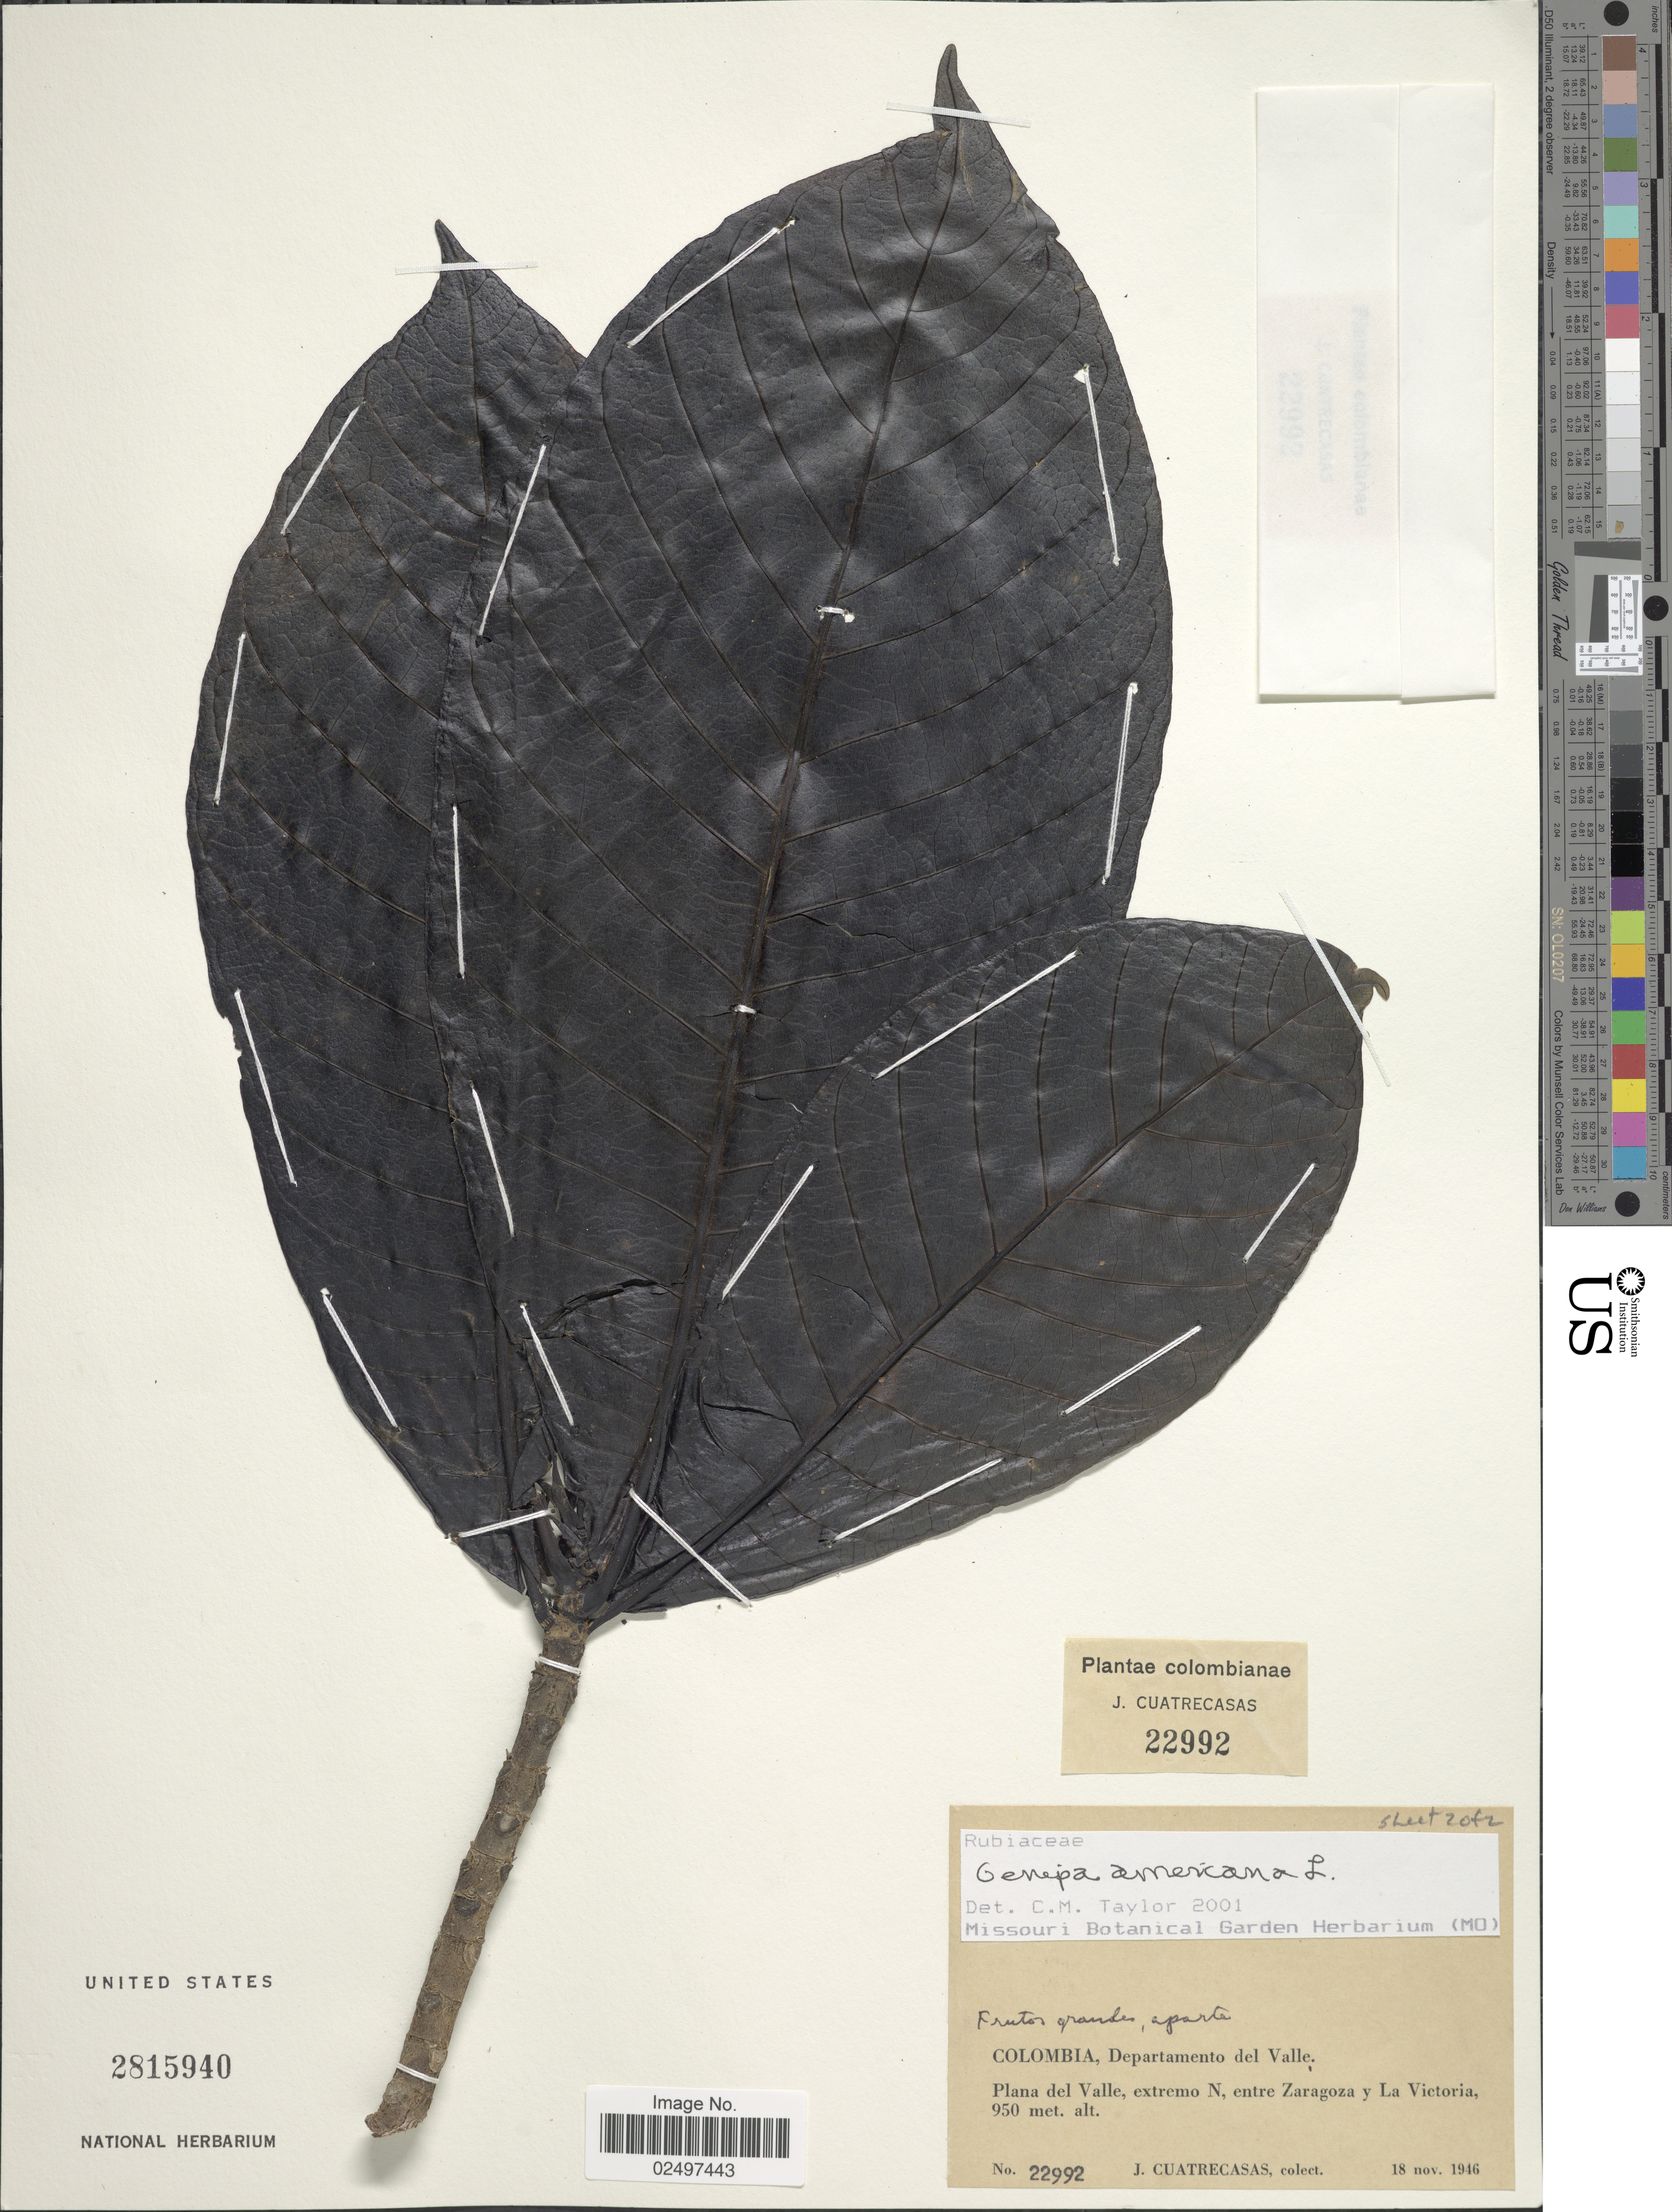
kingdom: Plantae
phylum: Tracheophyta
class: Magnoliopsida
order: Gentianales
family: Rubiaceae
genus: Genipa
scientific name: Genipa americana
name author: L.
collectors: J. Cuatrecasas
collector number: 22992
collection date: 1946-11-18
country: Colombia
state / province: Valle del Cauca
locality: Departamento del Valle, Plana del Valle, extremo N, entre Zaragoza y La Victoria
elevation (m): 950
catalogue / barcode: US 2815940